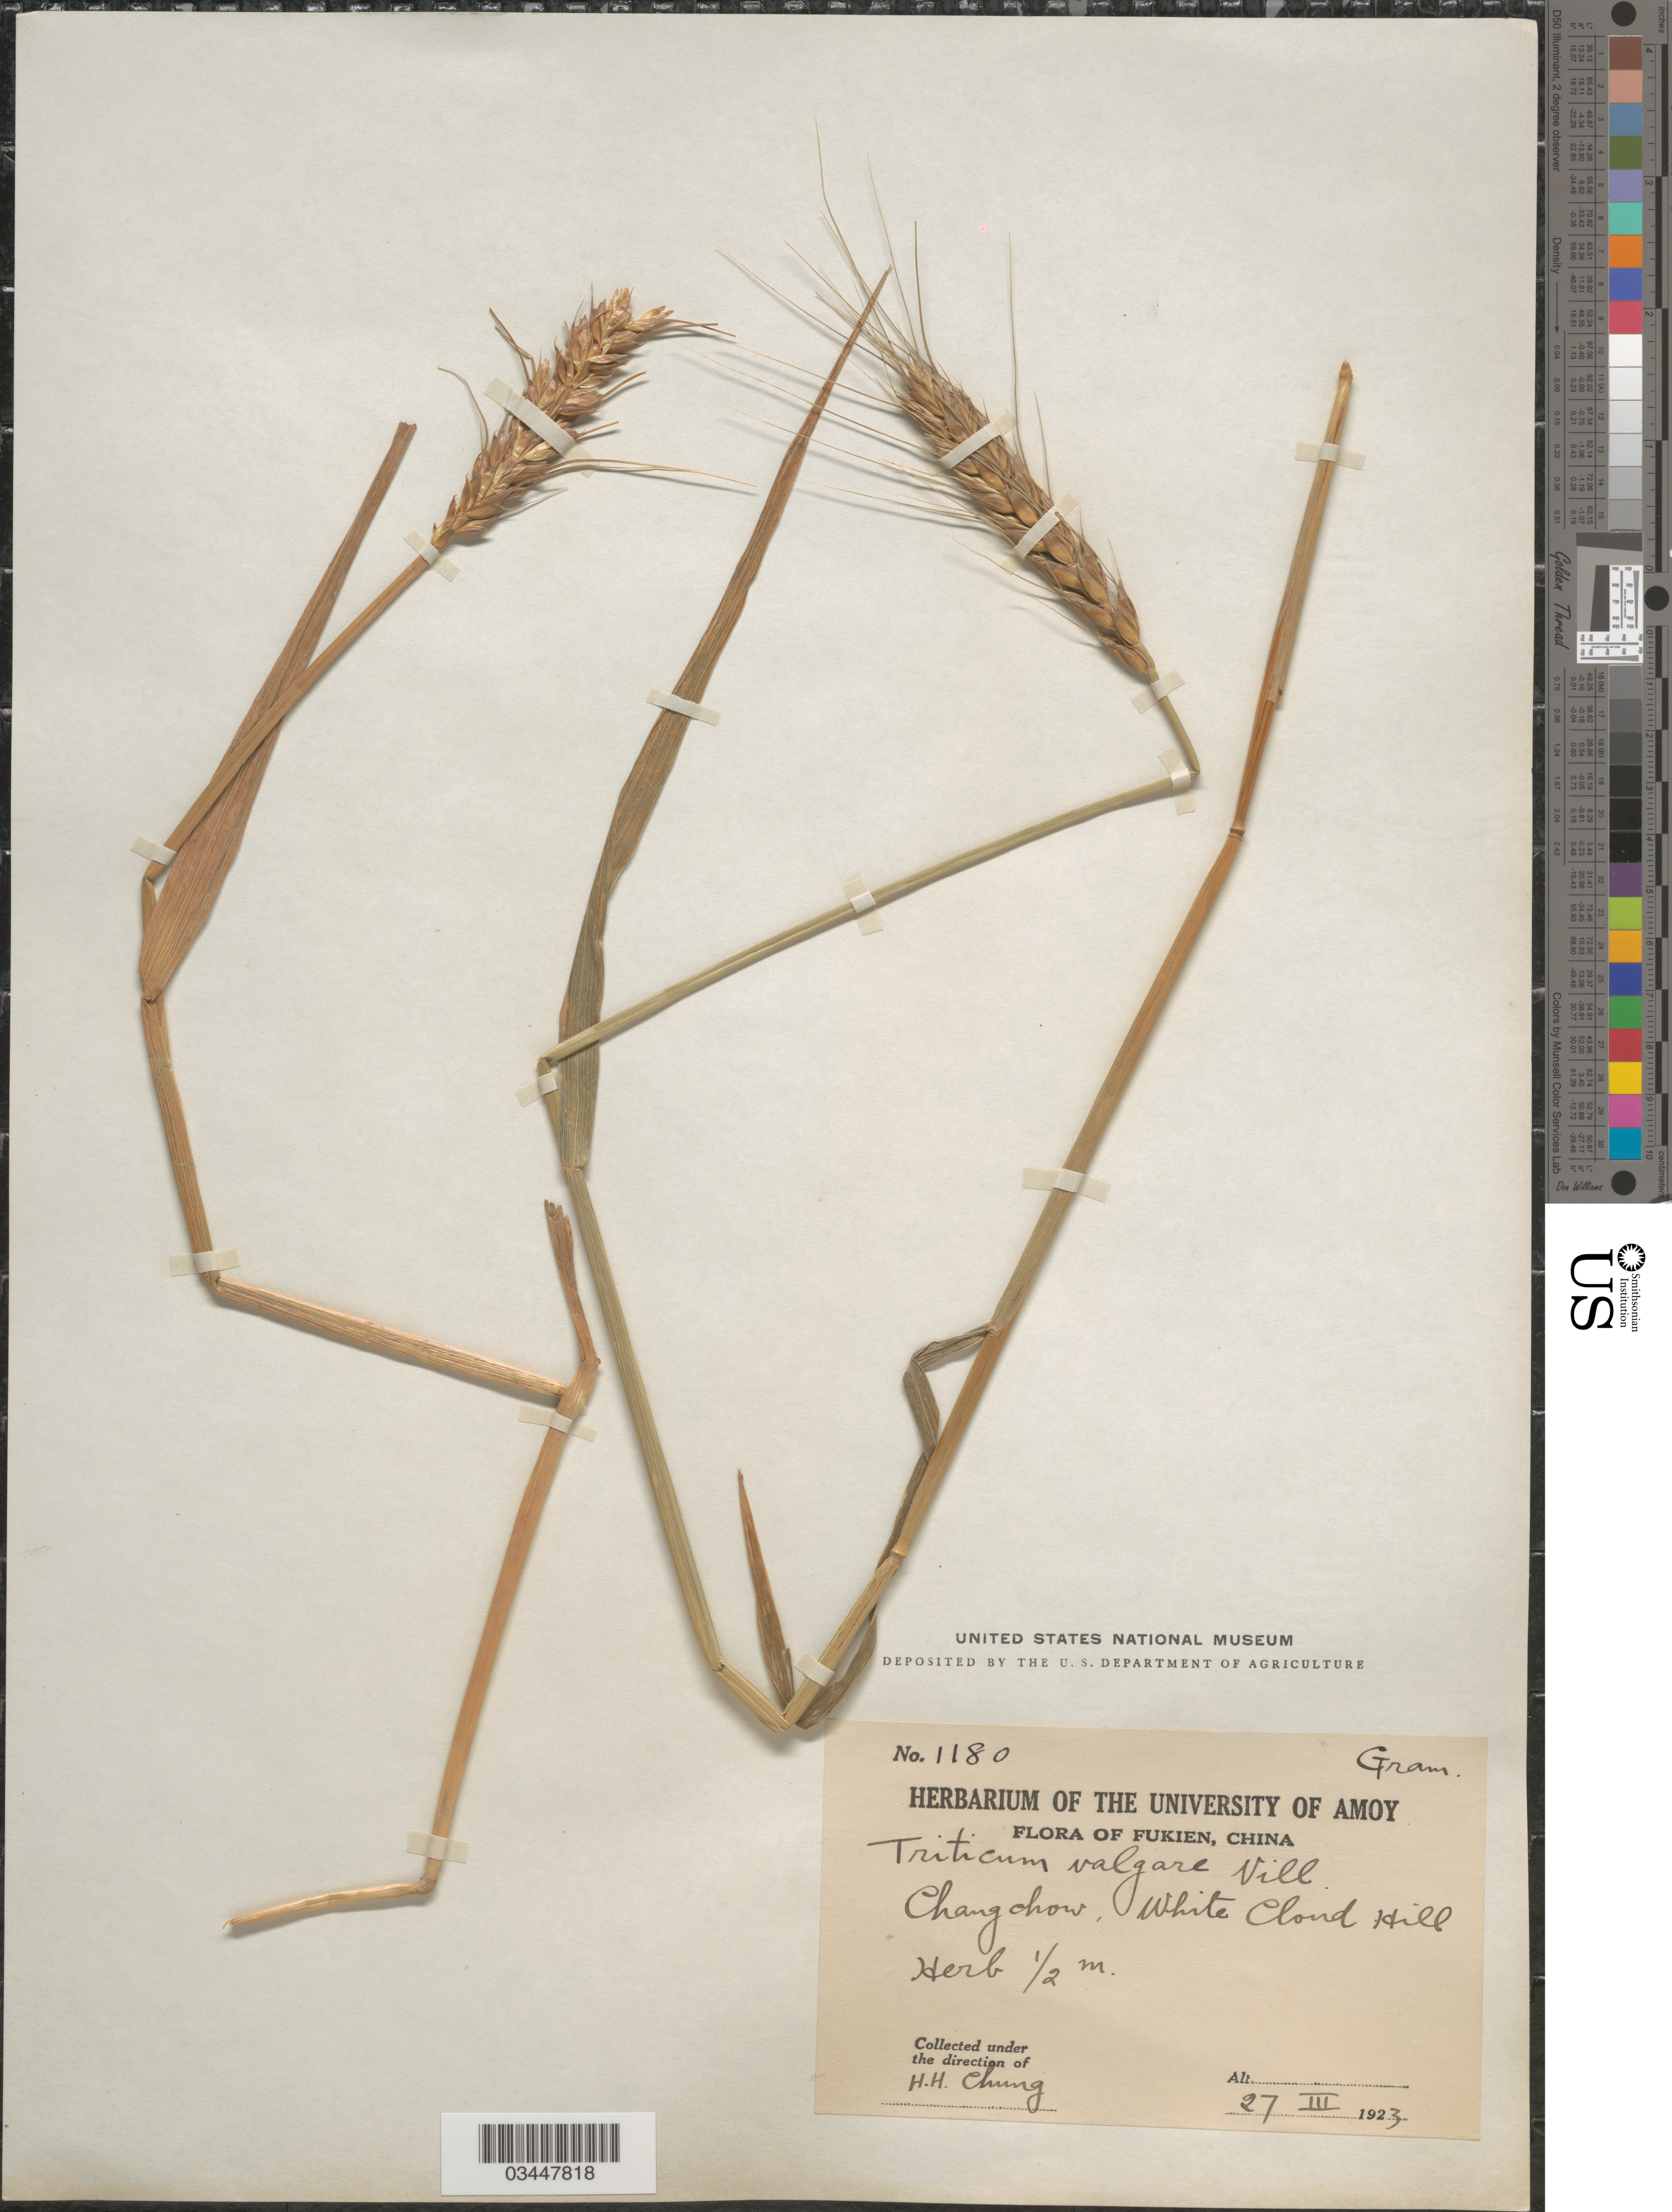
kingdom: Plantae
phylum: Tracheophyta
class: Liliopsida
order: Poales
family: Poaceae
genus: Triticum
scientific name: Triticum aestivum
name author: L.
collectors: H. Chung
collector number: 1180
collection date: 1923-03-27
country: China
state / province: Fujian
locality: Fukien. Changchow. White Cloud Hill.